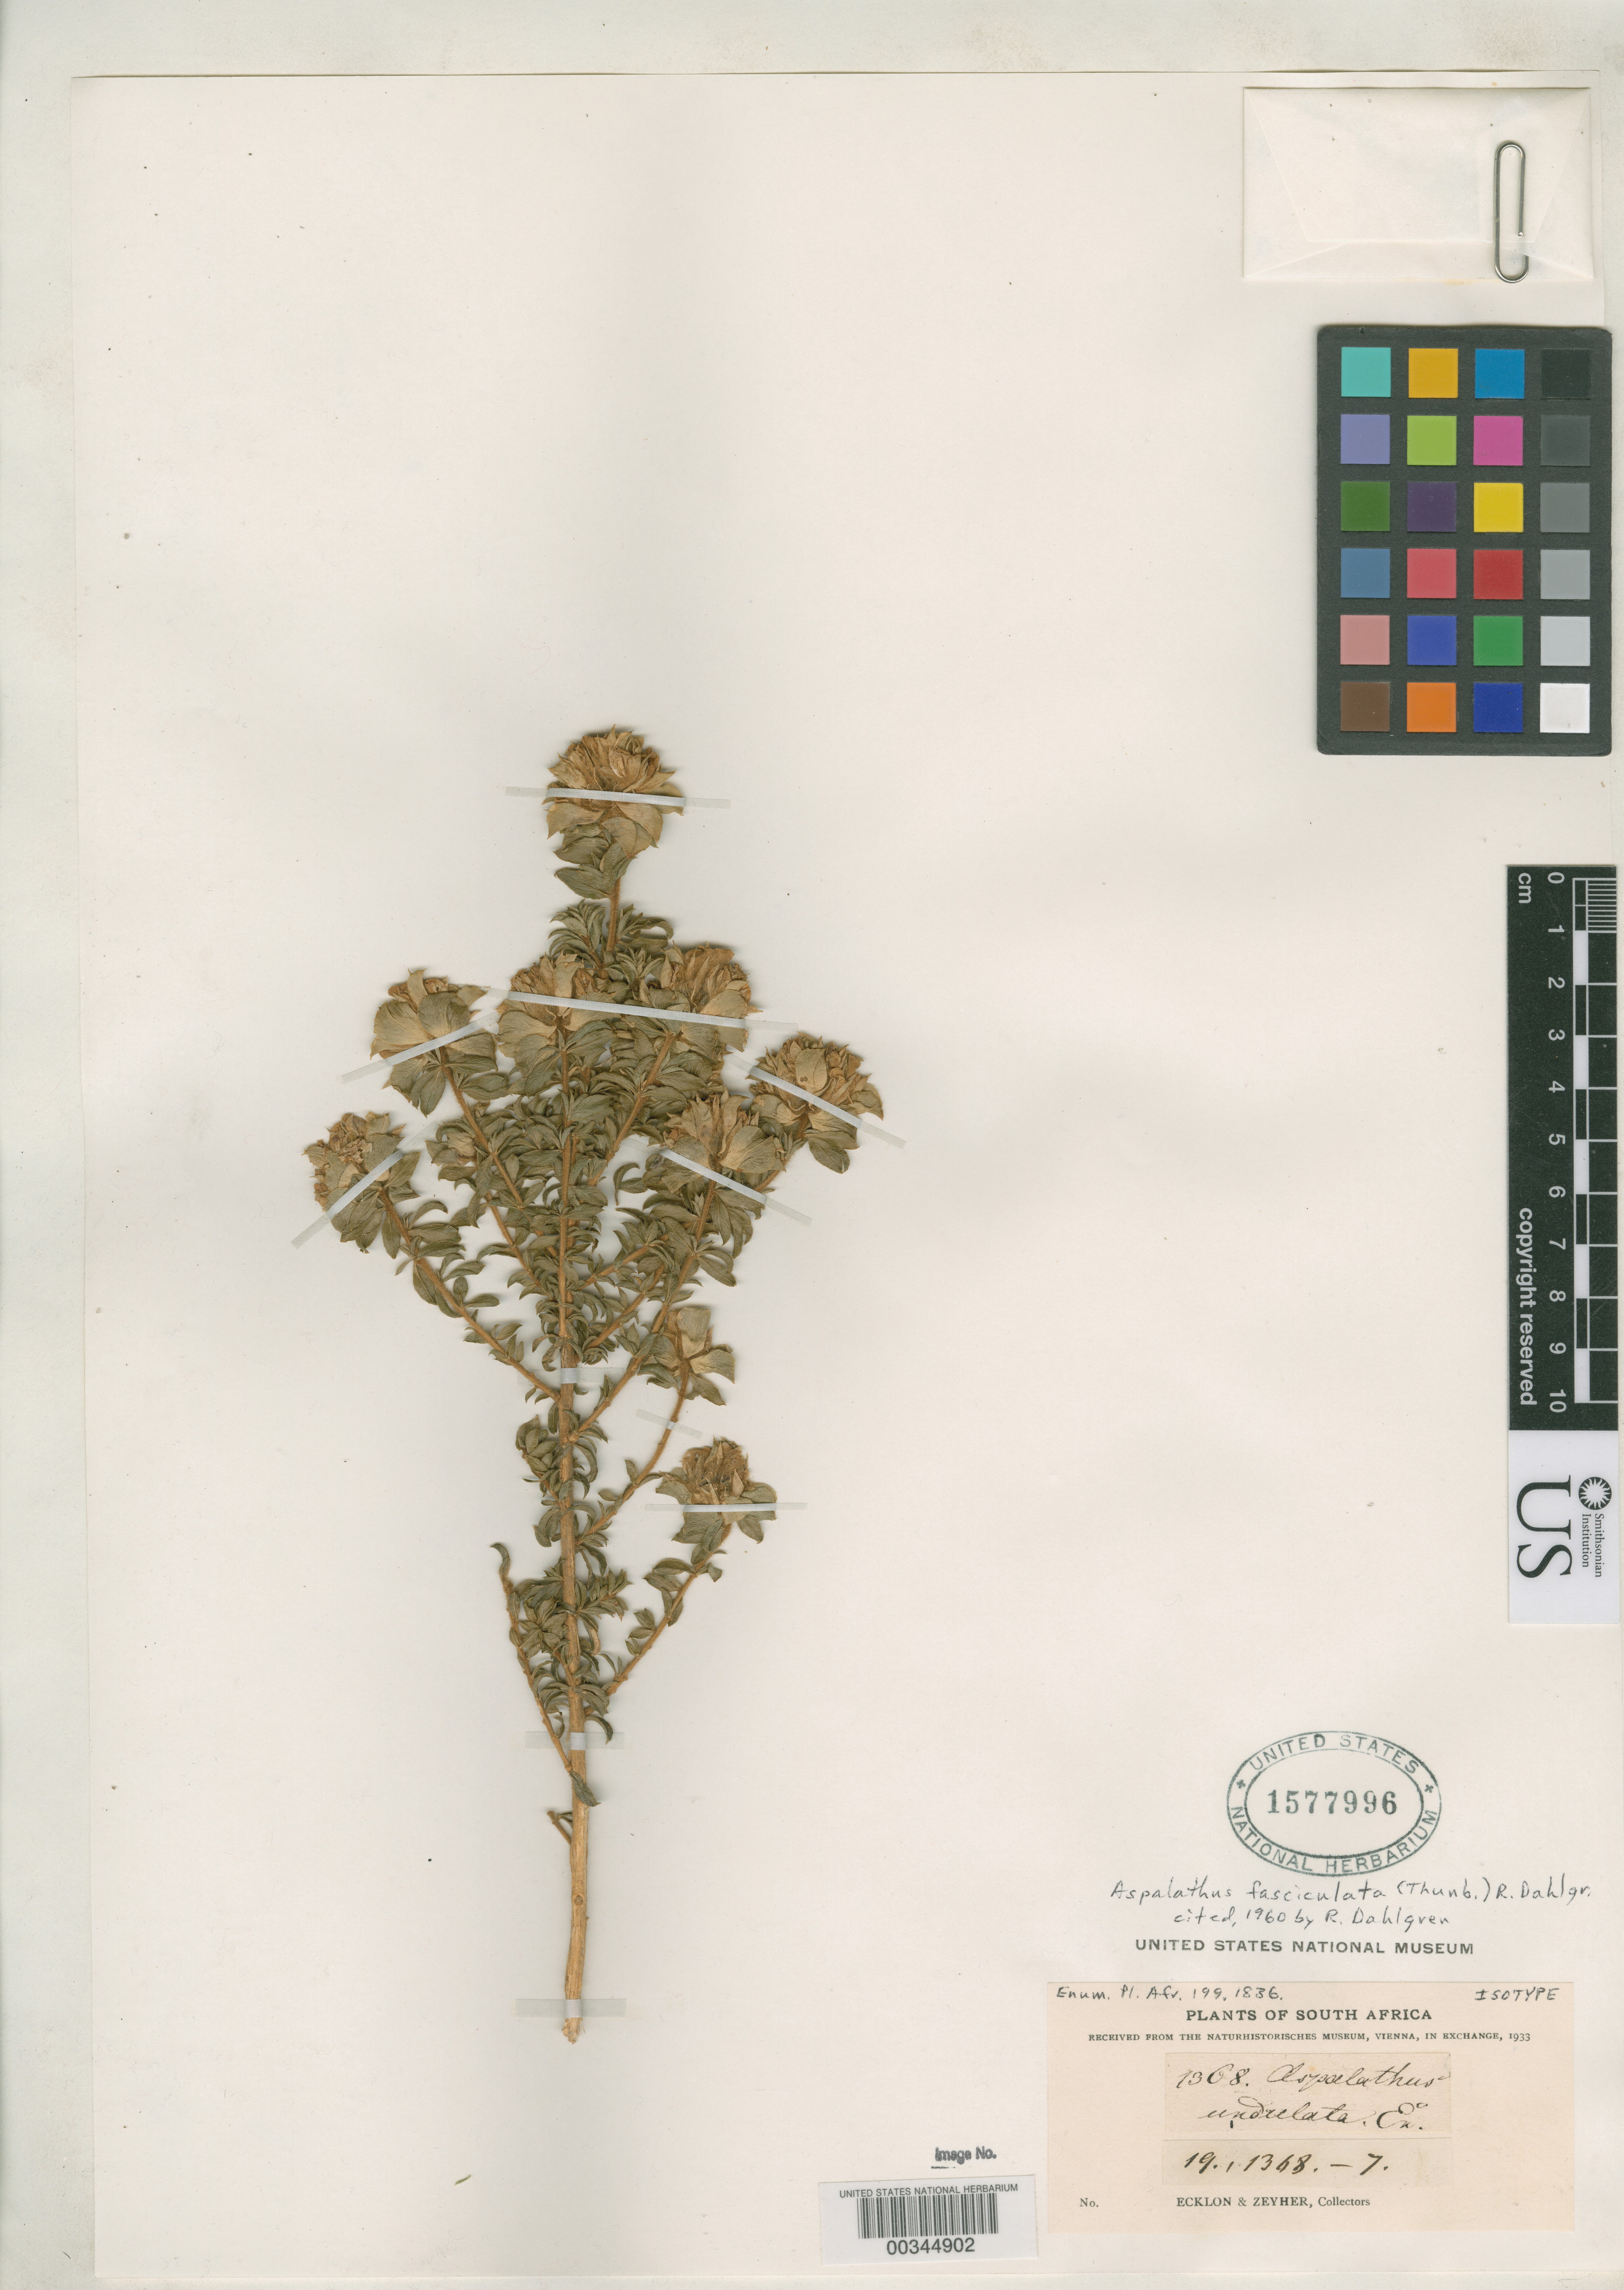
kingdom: Plantae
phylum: Tracheophyta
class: Magnoliopsida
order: Fabales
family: Fabaceae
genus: Aspalathus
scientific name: Aspalathus undulata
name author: Eckl. & Zeyh.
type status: Isotype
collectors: C. F. Ecklon & C. Zeyher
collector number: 1368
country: South Africa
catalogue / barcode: US 1577996